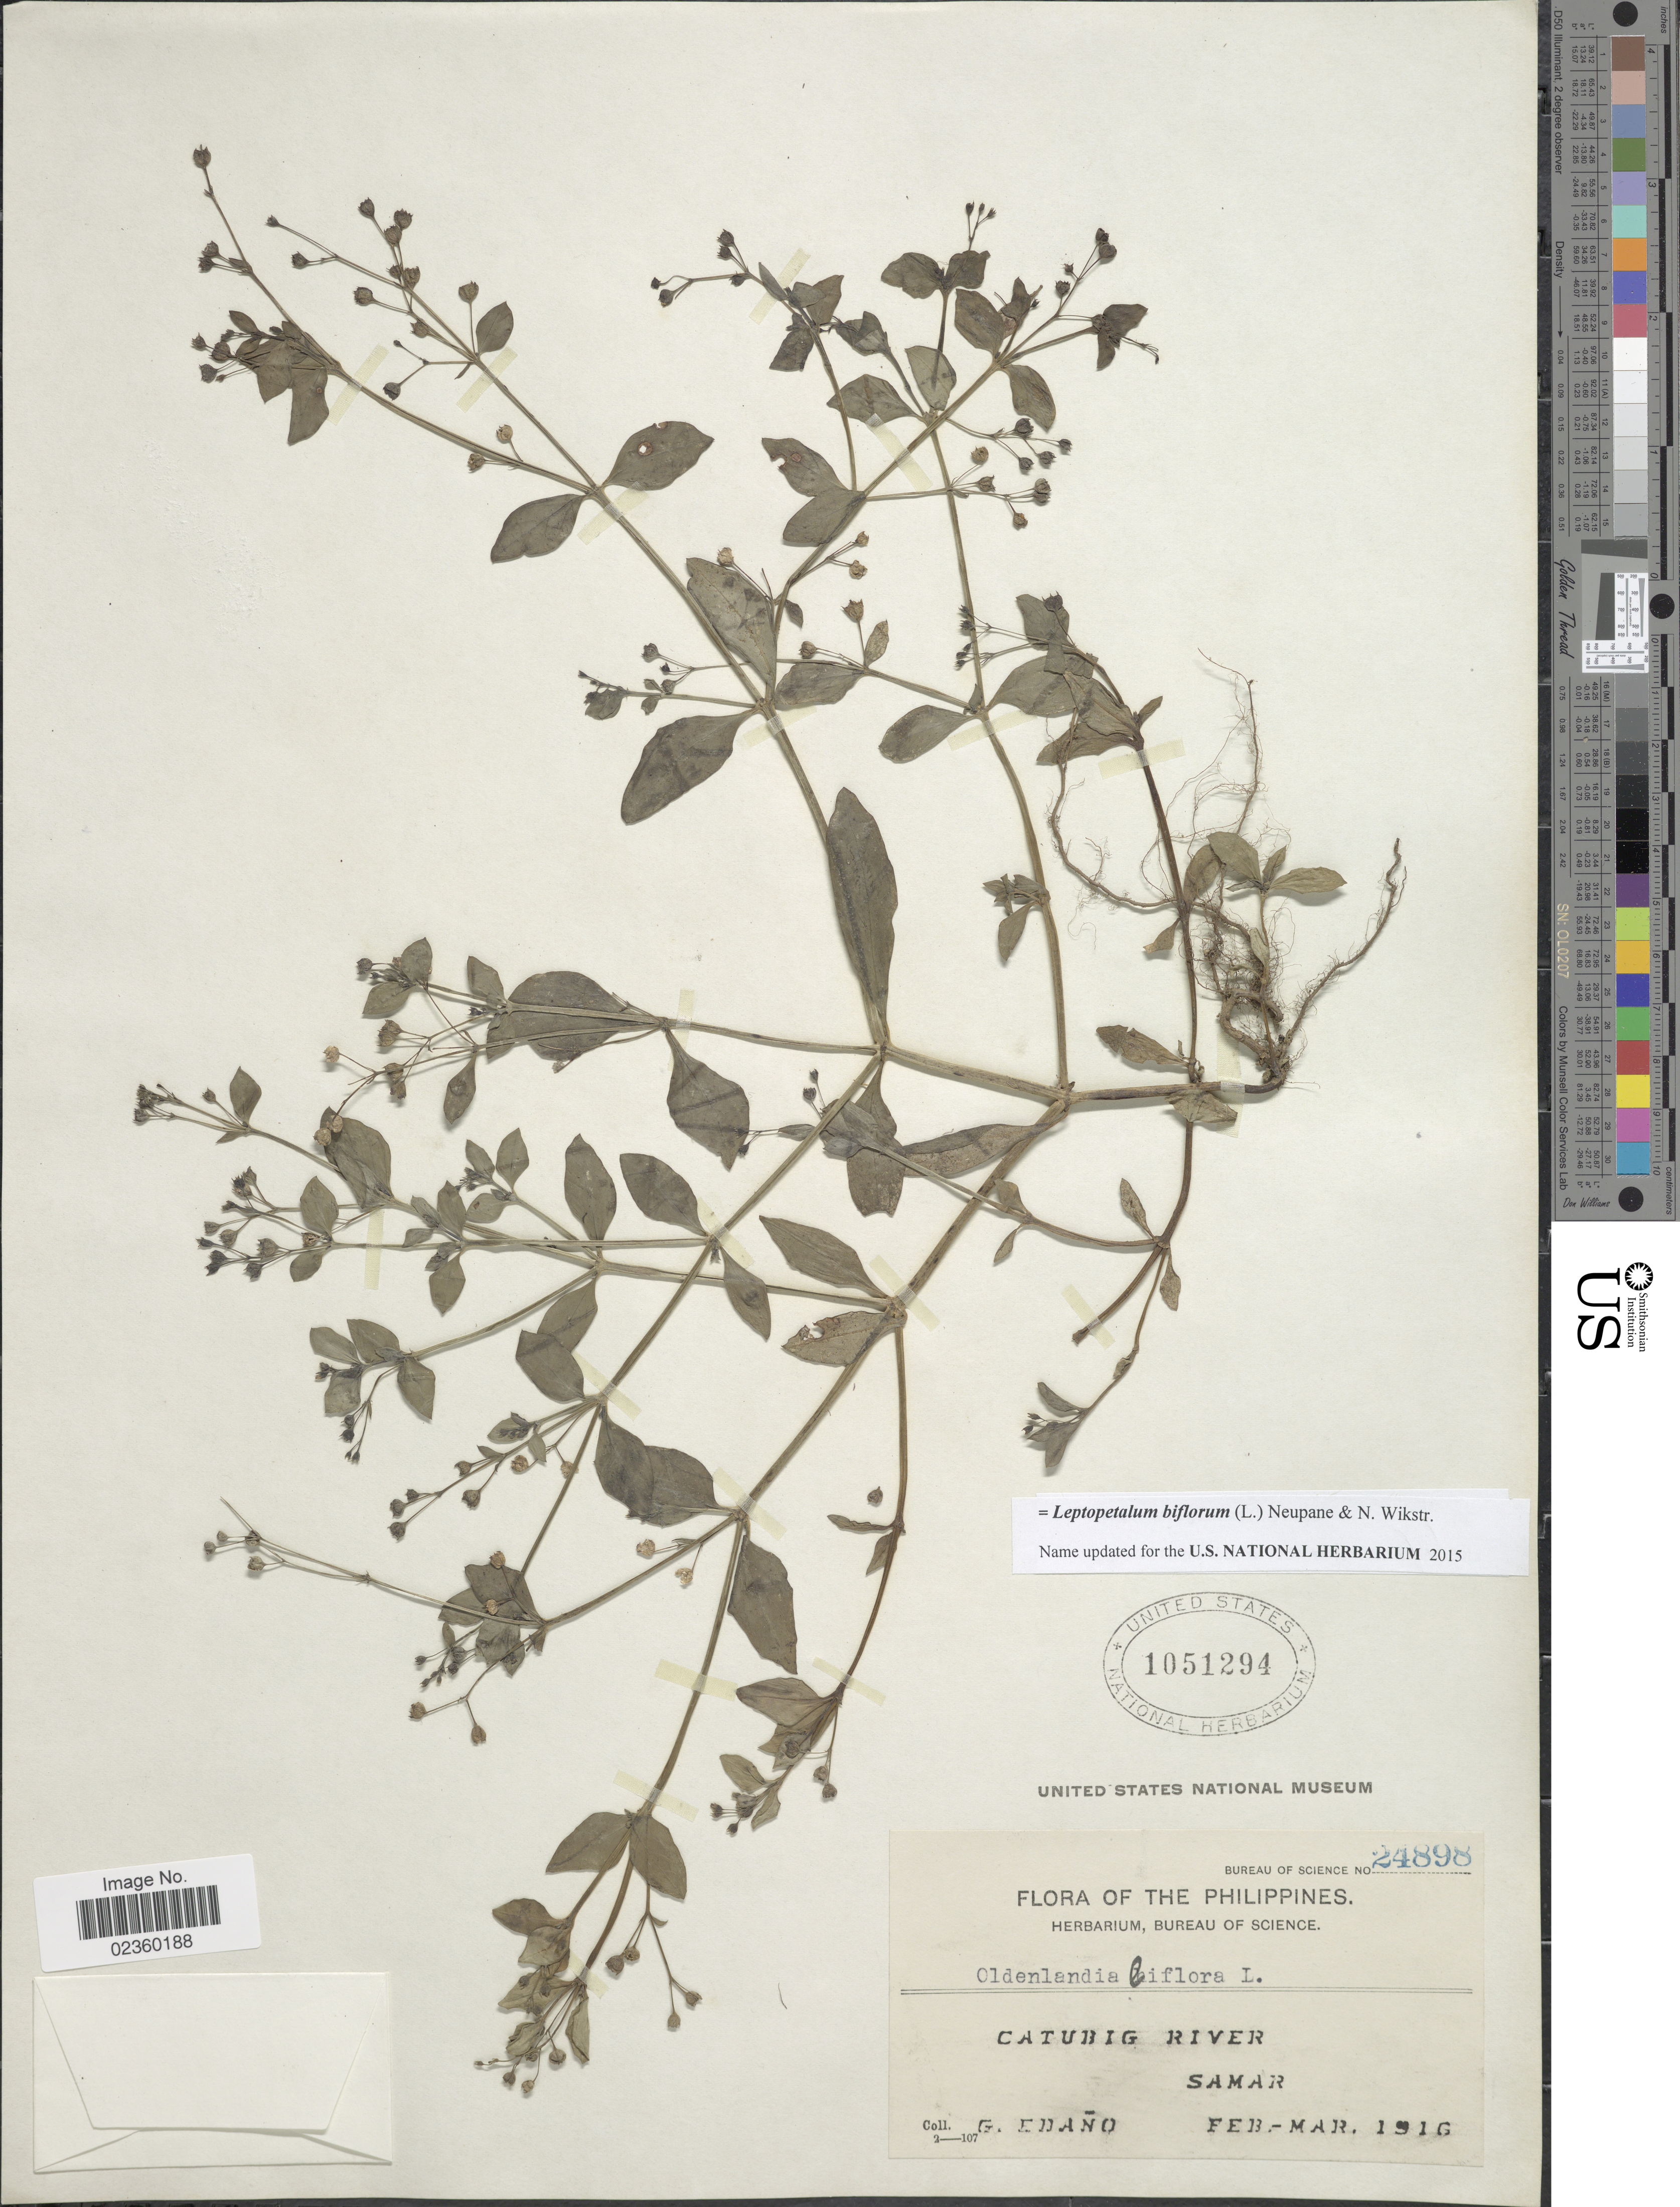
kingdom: Plantae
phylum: Tracheophyta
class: Magnoliopsida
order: Gentianales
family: Rubiaceae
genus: Leptopetalum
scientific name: Leptopetalum biflorum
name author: (L.) Neupane & N. Wikstr.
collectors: G. Edaño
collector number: Bureau of Science 24898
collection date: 1916-02/1916-03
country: Philippines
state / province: Eastern Visayas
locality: Catubig River, Samara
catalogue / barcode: US 1051294